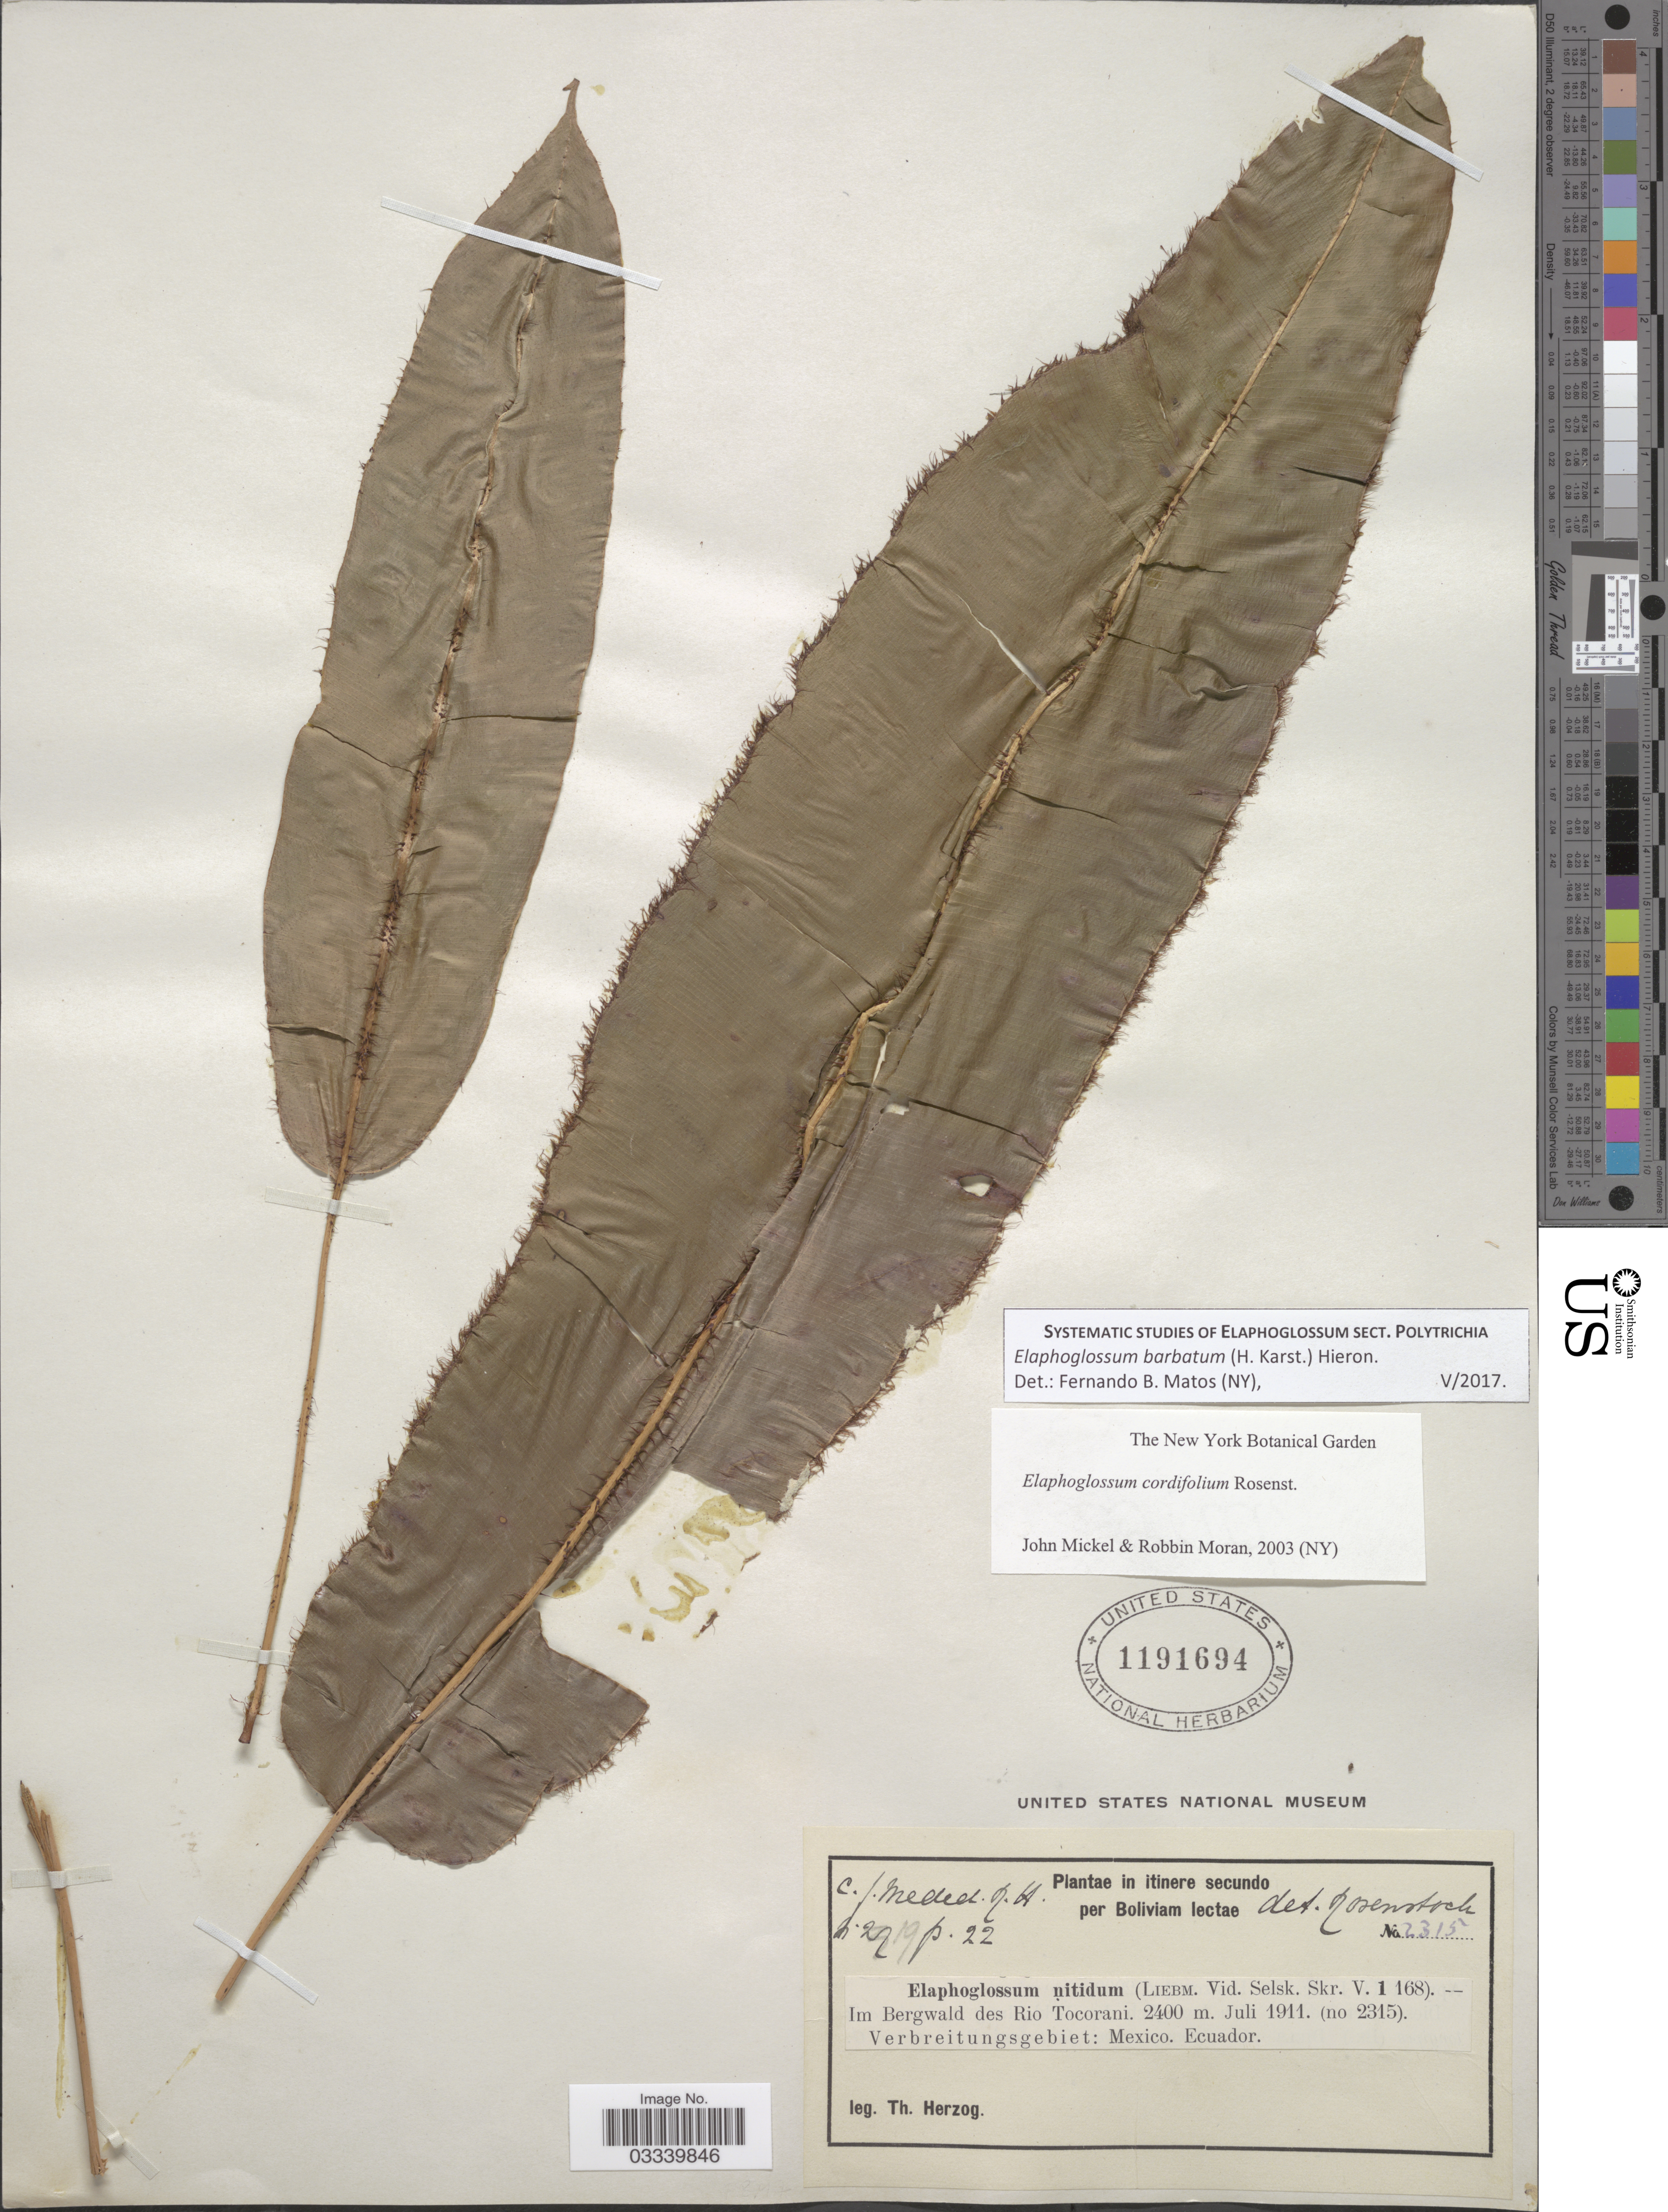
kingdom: Plantae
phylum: Tracheophyta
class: Polypodiopsida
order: Polypodiales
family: Dryopteridaceae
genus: Elaphoglossum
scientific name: Elaphoglossum barbatum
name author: (H. Karst.) Hieron.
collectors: T. Herzog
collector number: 2315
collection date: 1911-07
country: Bolivia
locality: Im Bergwald des Rio Tocorani.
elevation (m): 2400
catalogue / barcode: US 1191694